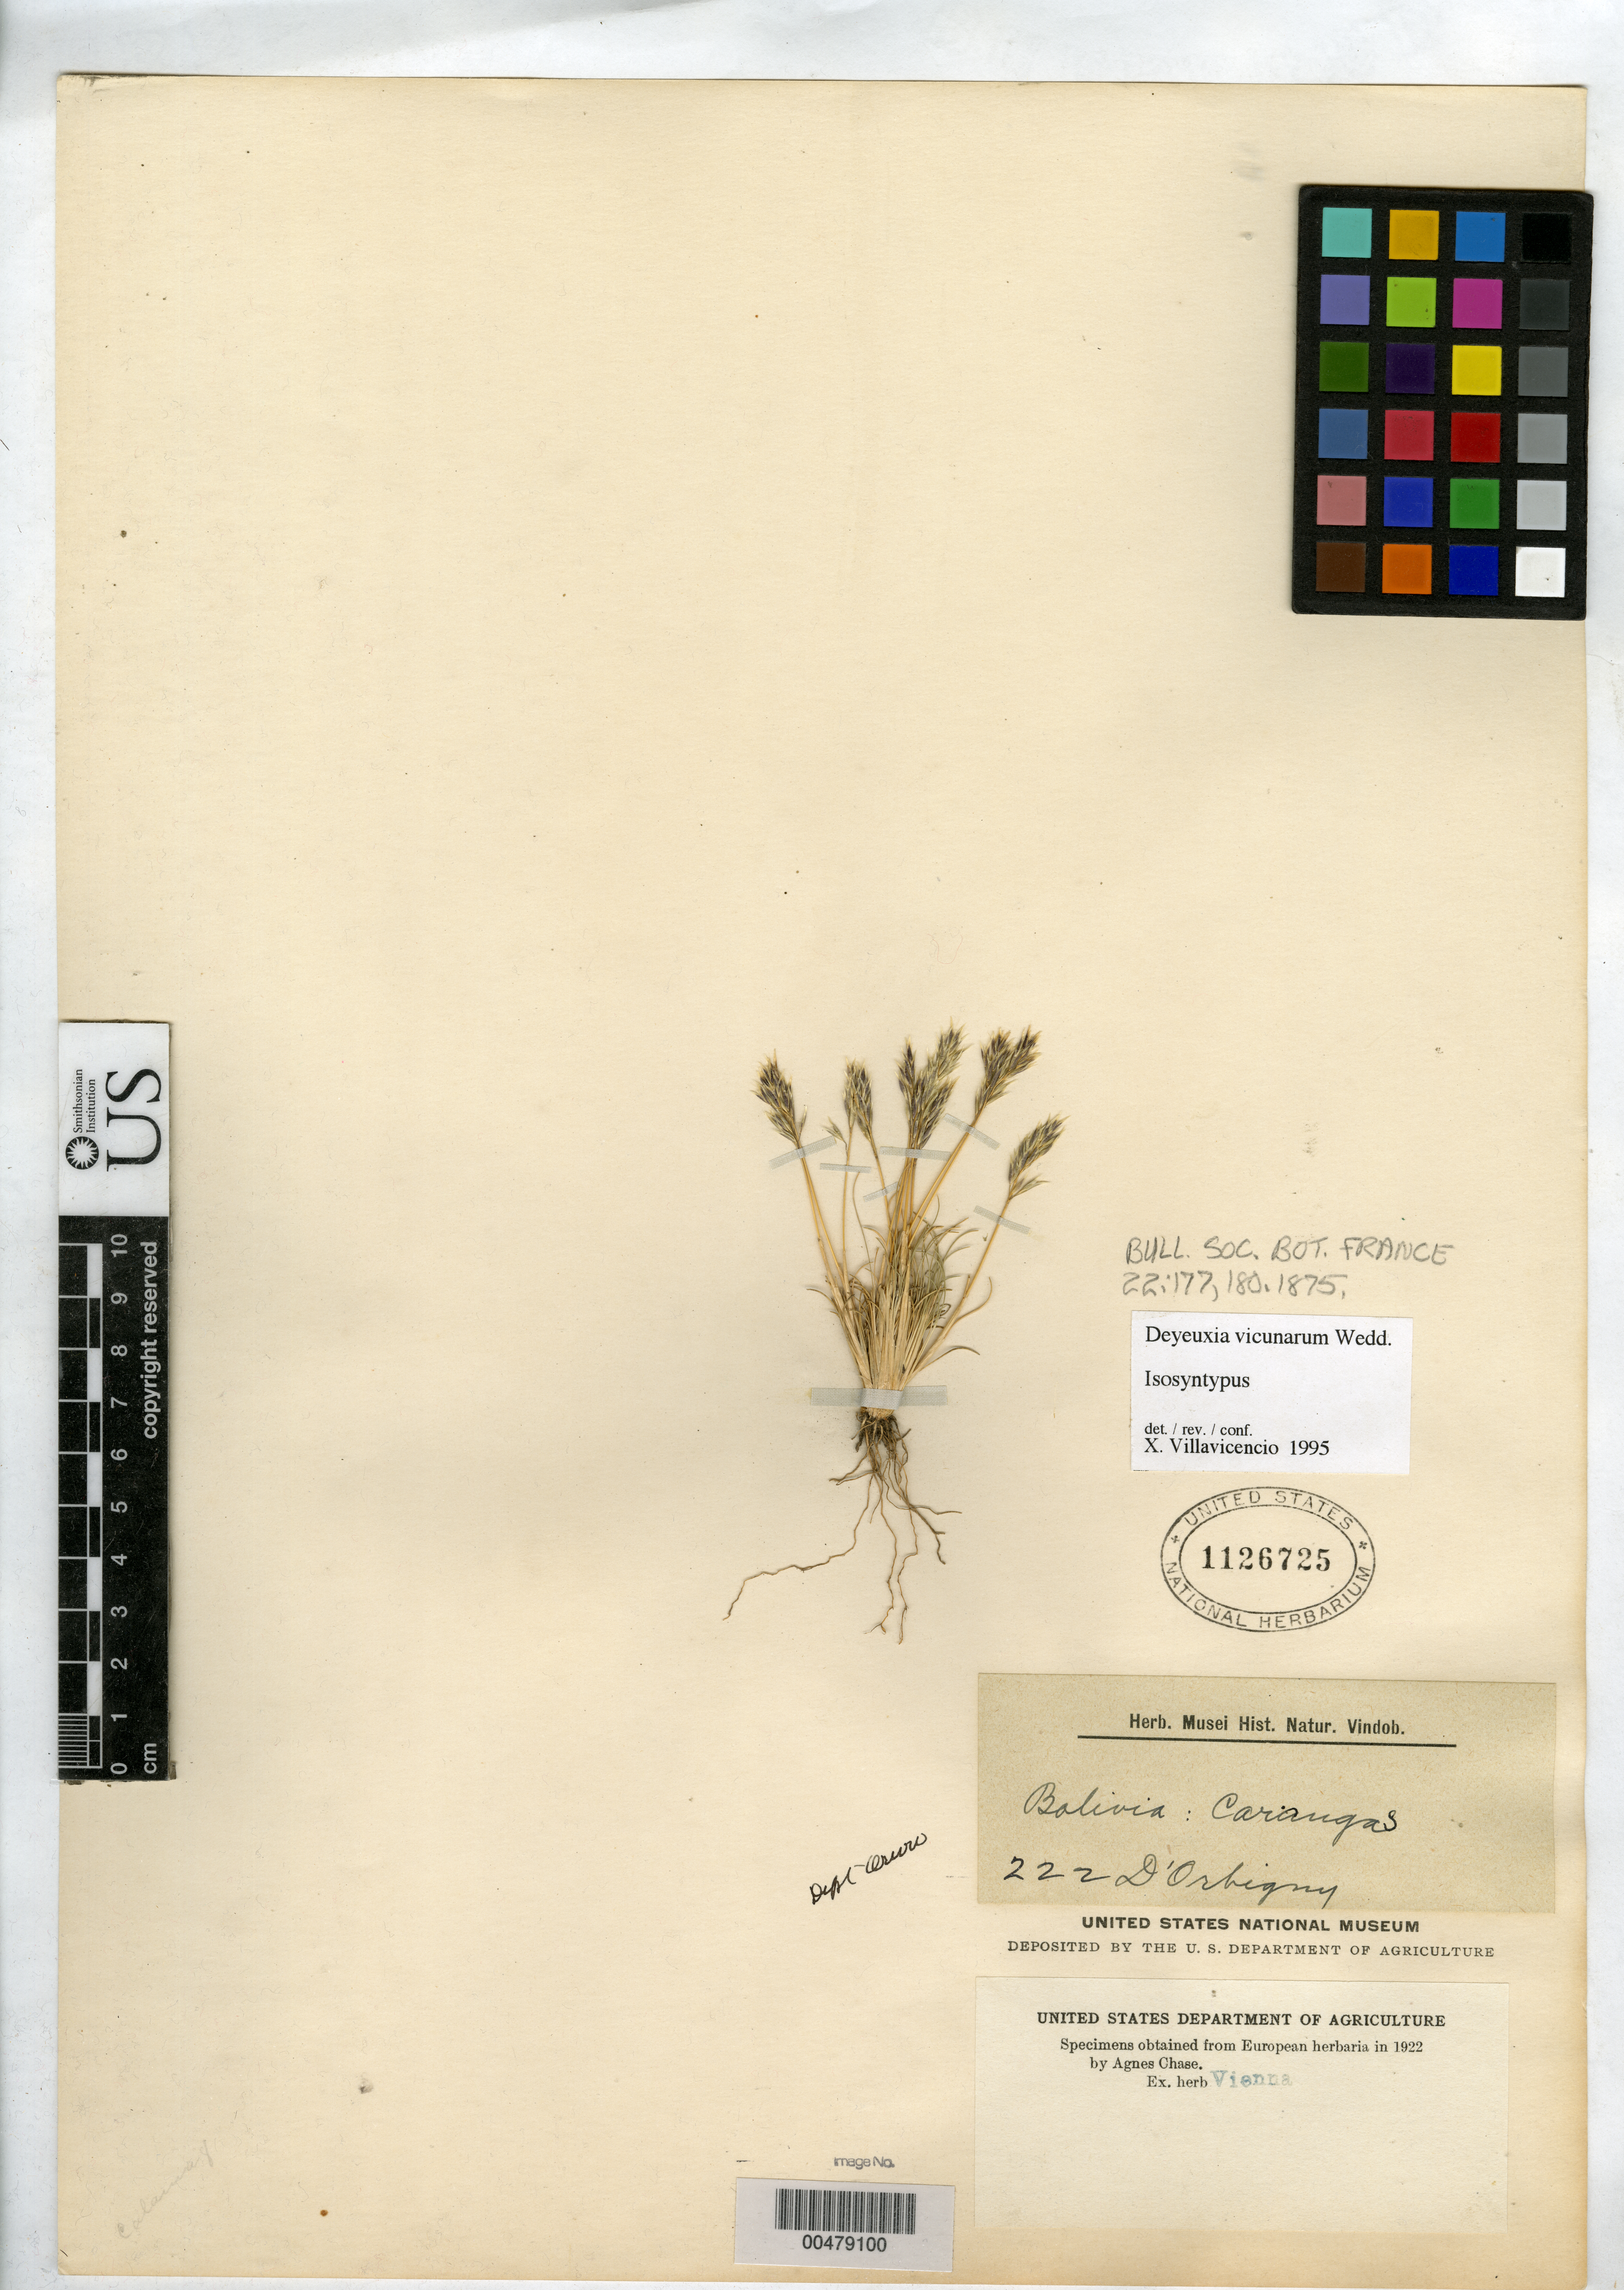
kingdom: Plantae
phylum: Tracheophyta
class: Liliopsida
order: Poales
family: Poaceae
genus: Deyeuxia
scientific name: Deyeuxia vicunarum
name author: Wedd.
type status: Isosyntype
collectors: A. Orbigny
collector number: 222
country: Bolivia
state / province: Oruro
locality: Carangas.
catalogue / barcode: US 1126725